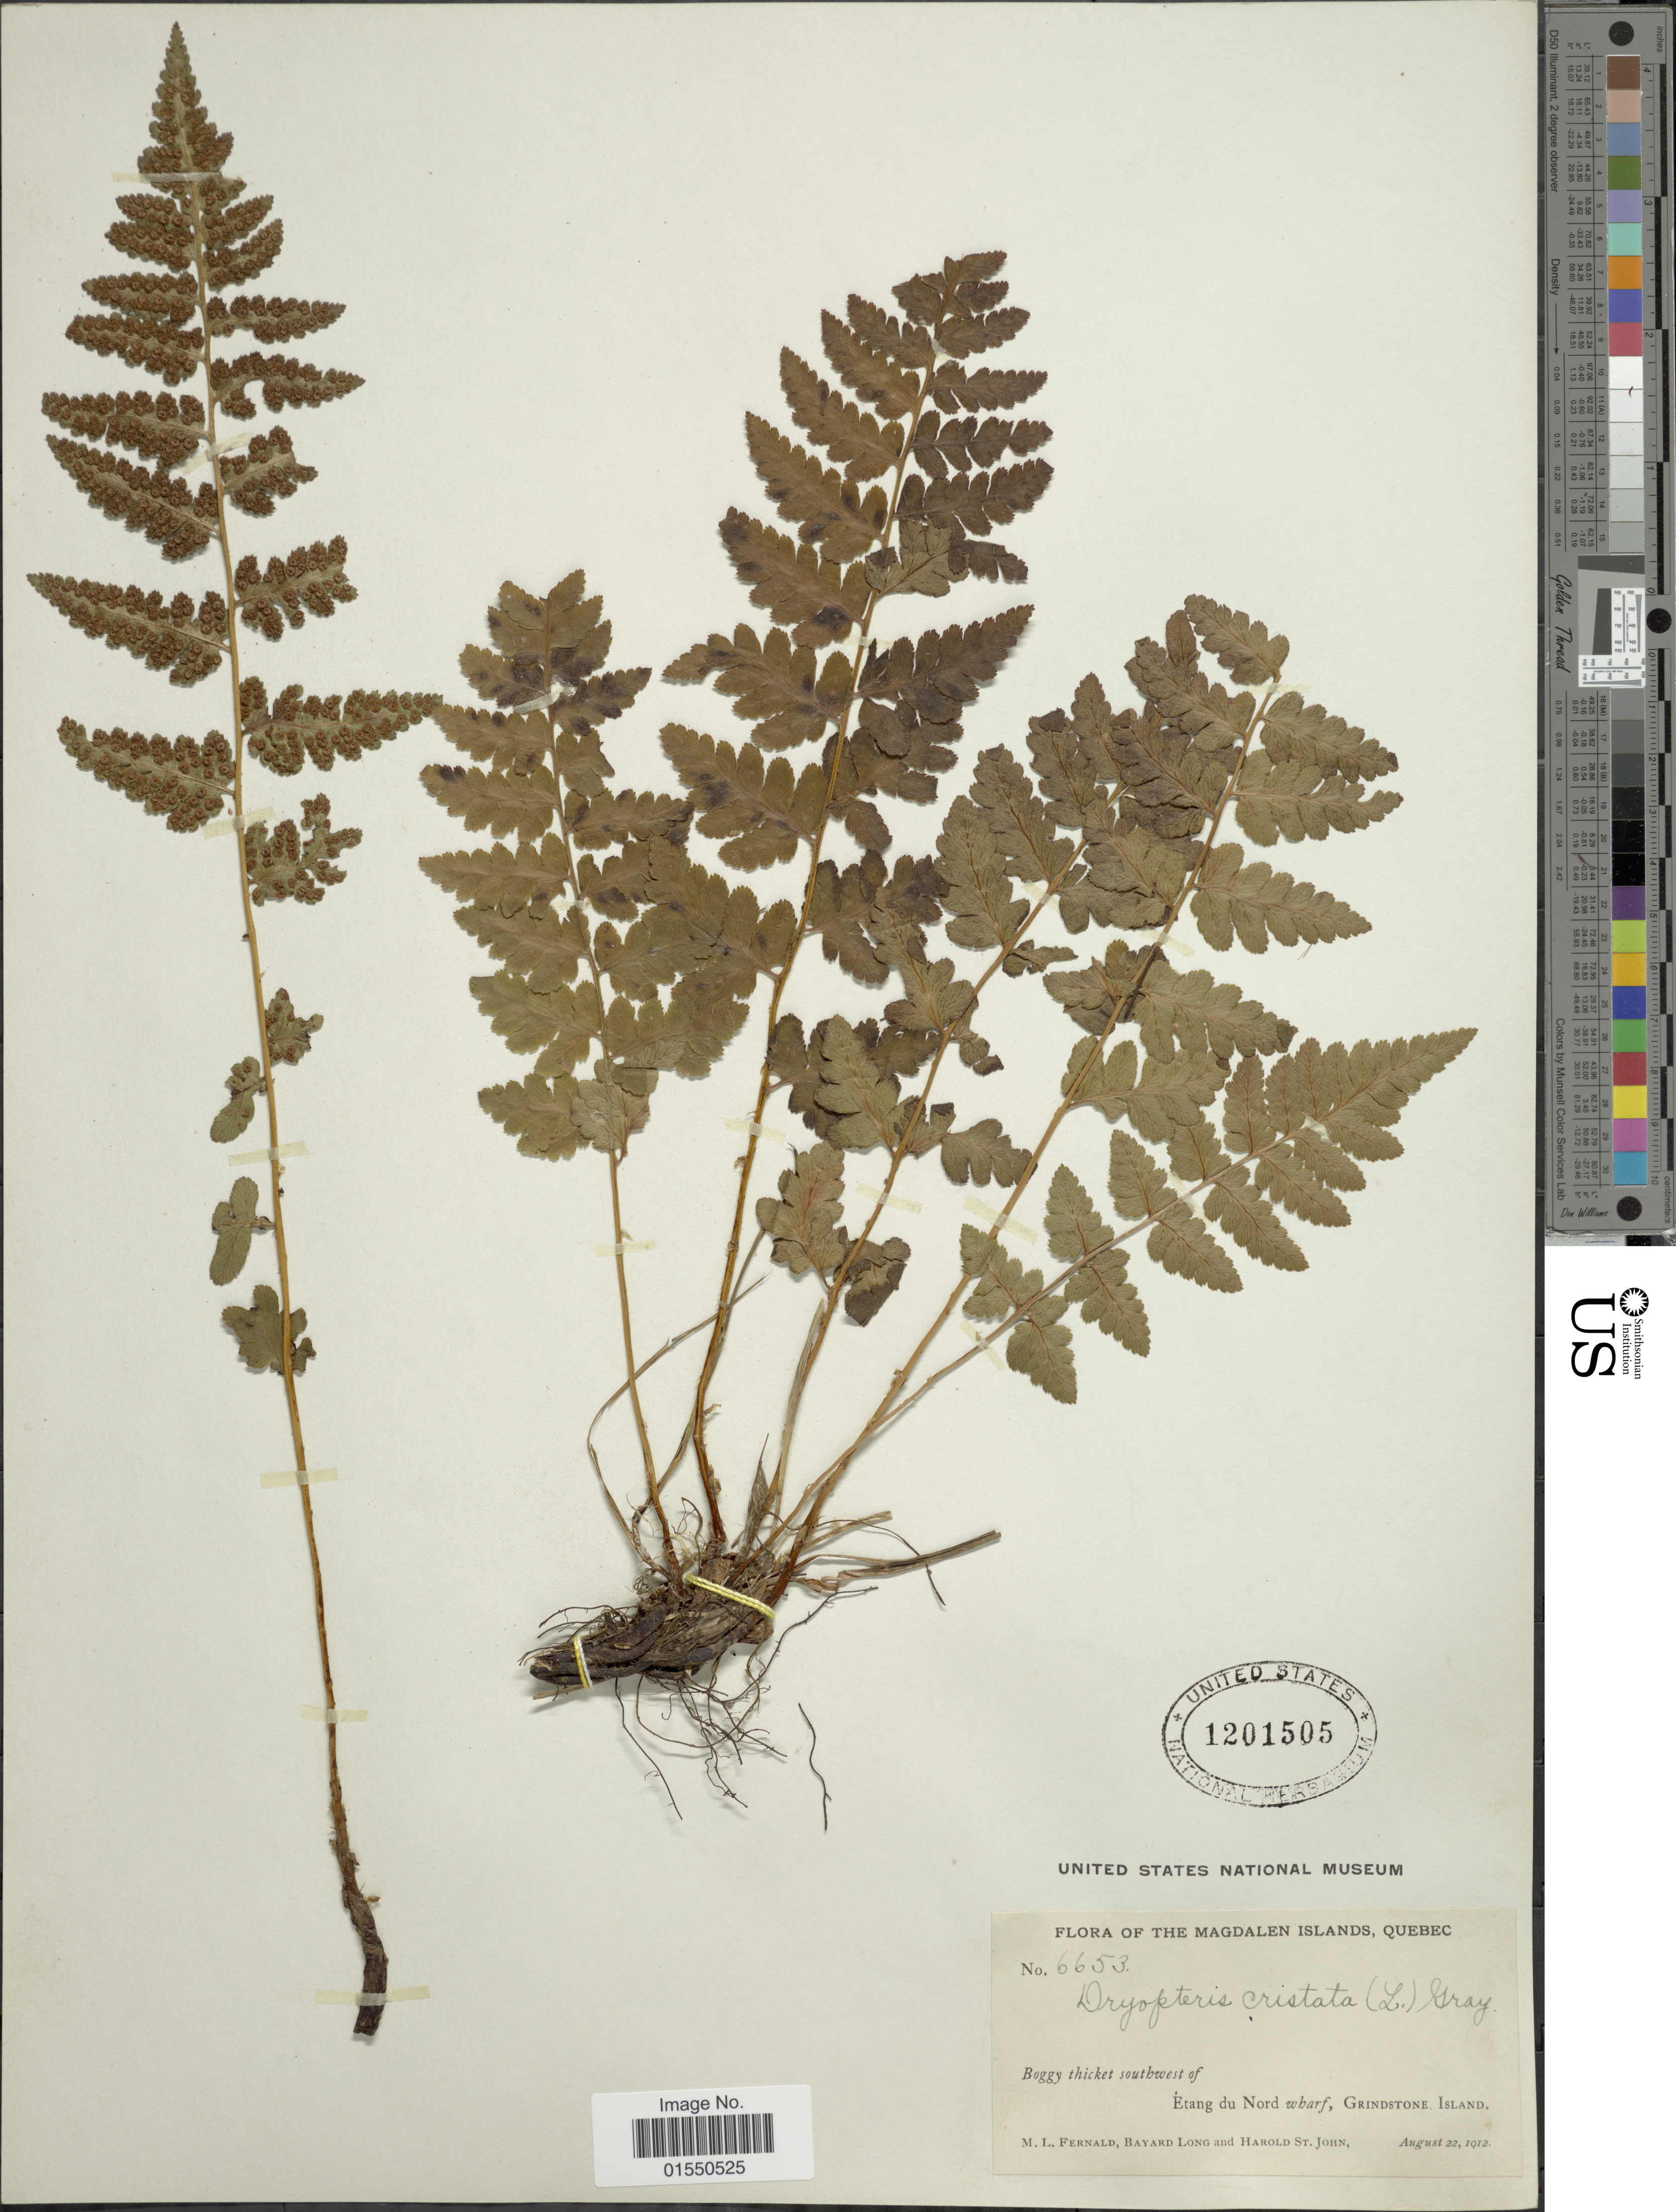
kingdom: Plantae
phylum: Tracheophyta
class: Polypodiopsida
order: Polypodiales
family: Dryopteridaceae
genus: Dryopteris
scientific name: Dryopteris cristata var. spinulosa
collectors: M. L. Fernald, B. H. Long & H. St. John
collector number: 6653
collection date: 1912-08-22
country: Canada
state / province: Quebec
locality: Magdalen Islands, Boggy thicket southwest of Etang du Nord Wharf, Grindstone Island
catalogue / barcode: US 1201505